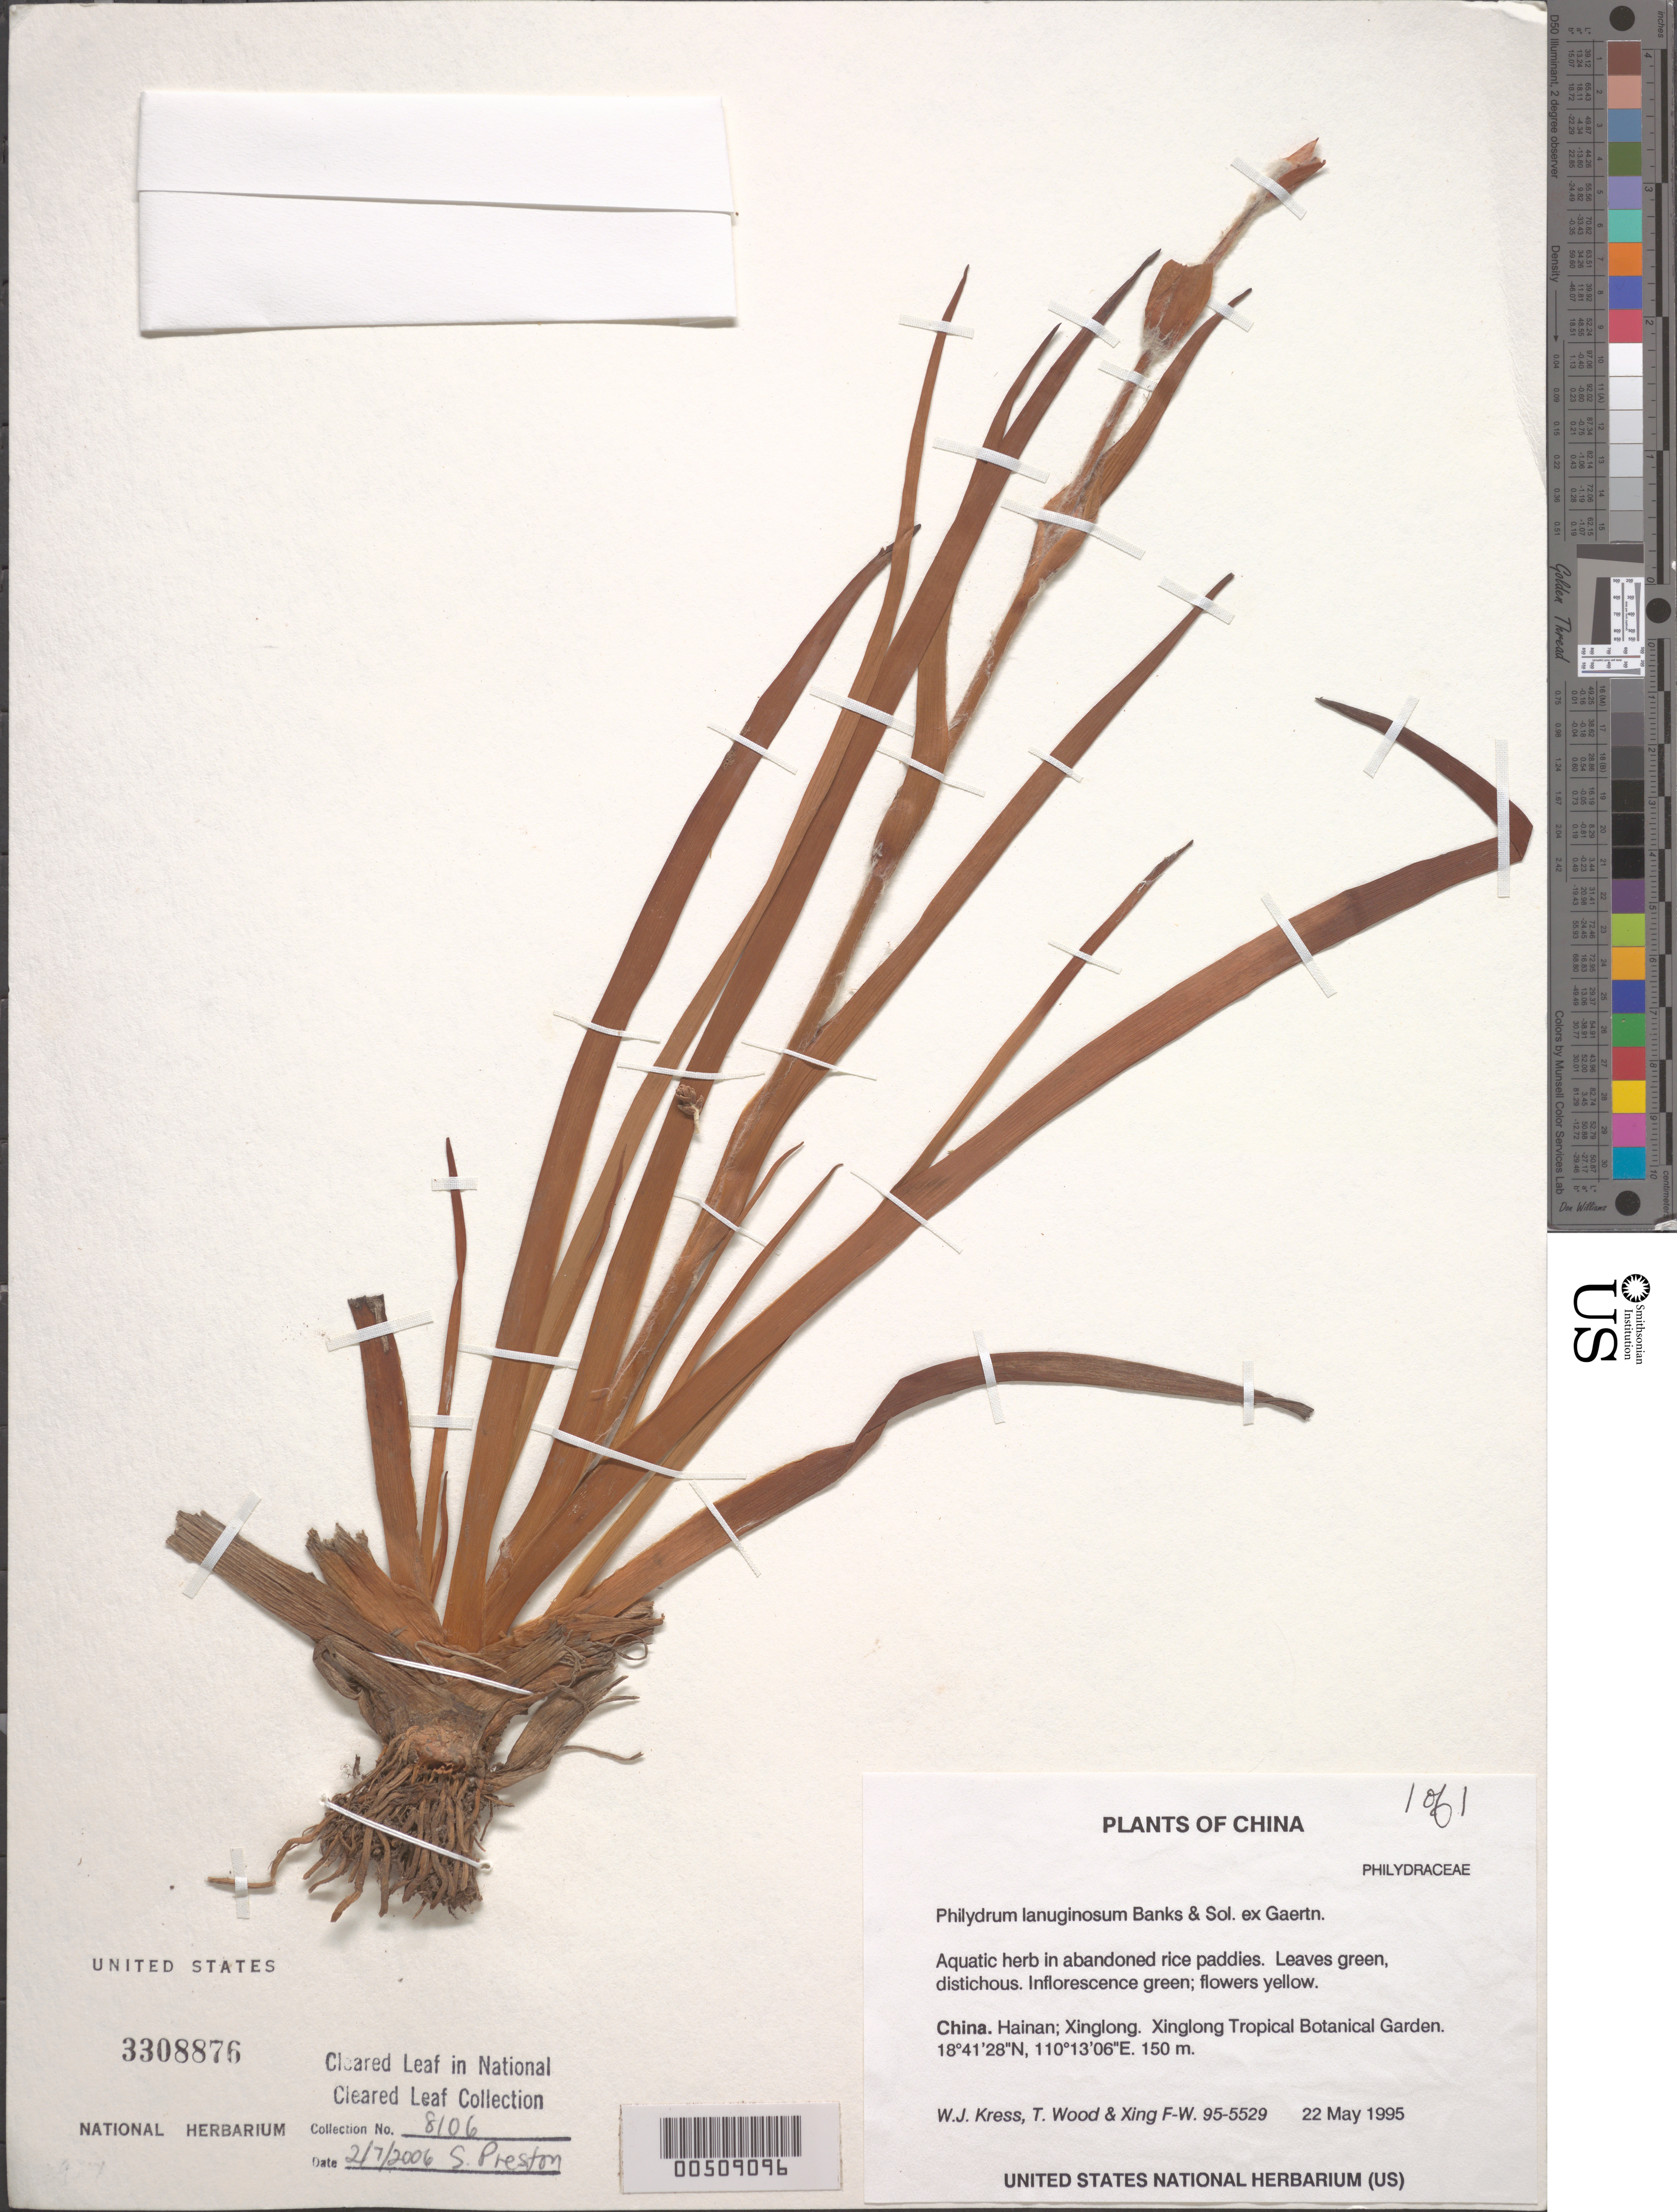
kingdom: Plantae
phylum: Tracheophyta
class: Liliopsida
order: Commelinales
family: Philydraceae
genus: Philydrum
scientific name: Philydrum lanuginosum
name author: Banks & Sol. ex Gaertn.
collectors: W. J. Kress, T. Wood & F. Xing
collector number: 95-5529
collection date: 1995-05-22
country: China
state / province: Hainan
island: Hainan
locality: Xinglong. Xinglong Tropical Botanical Garden.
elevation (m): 150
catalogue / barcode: US 3308876